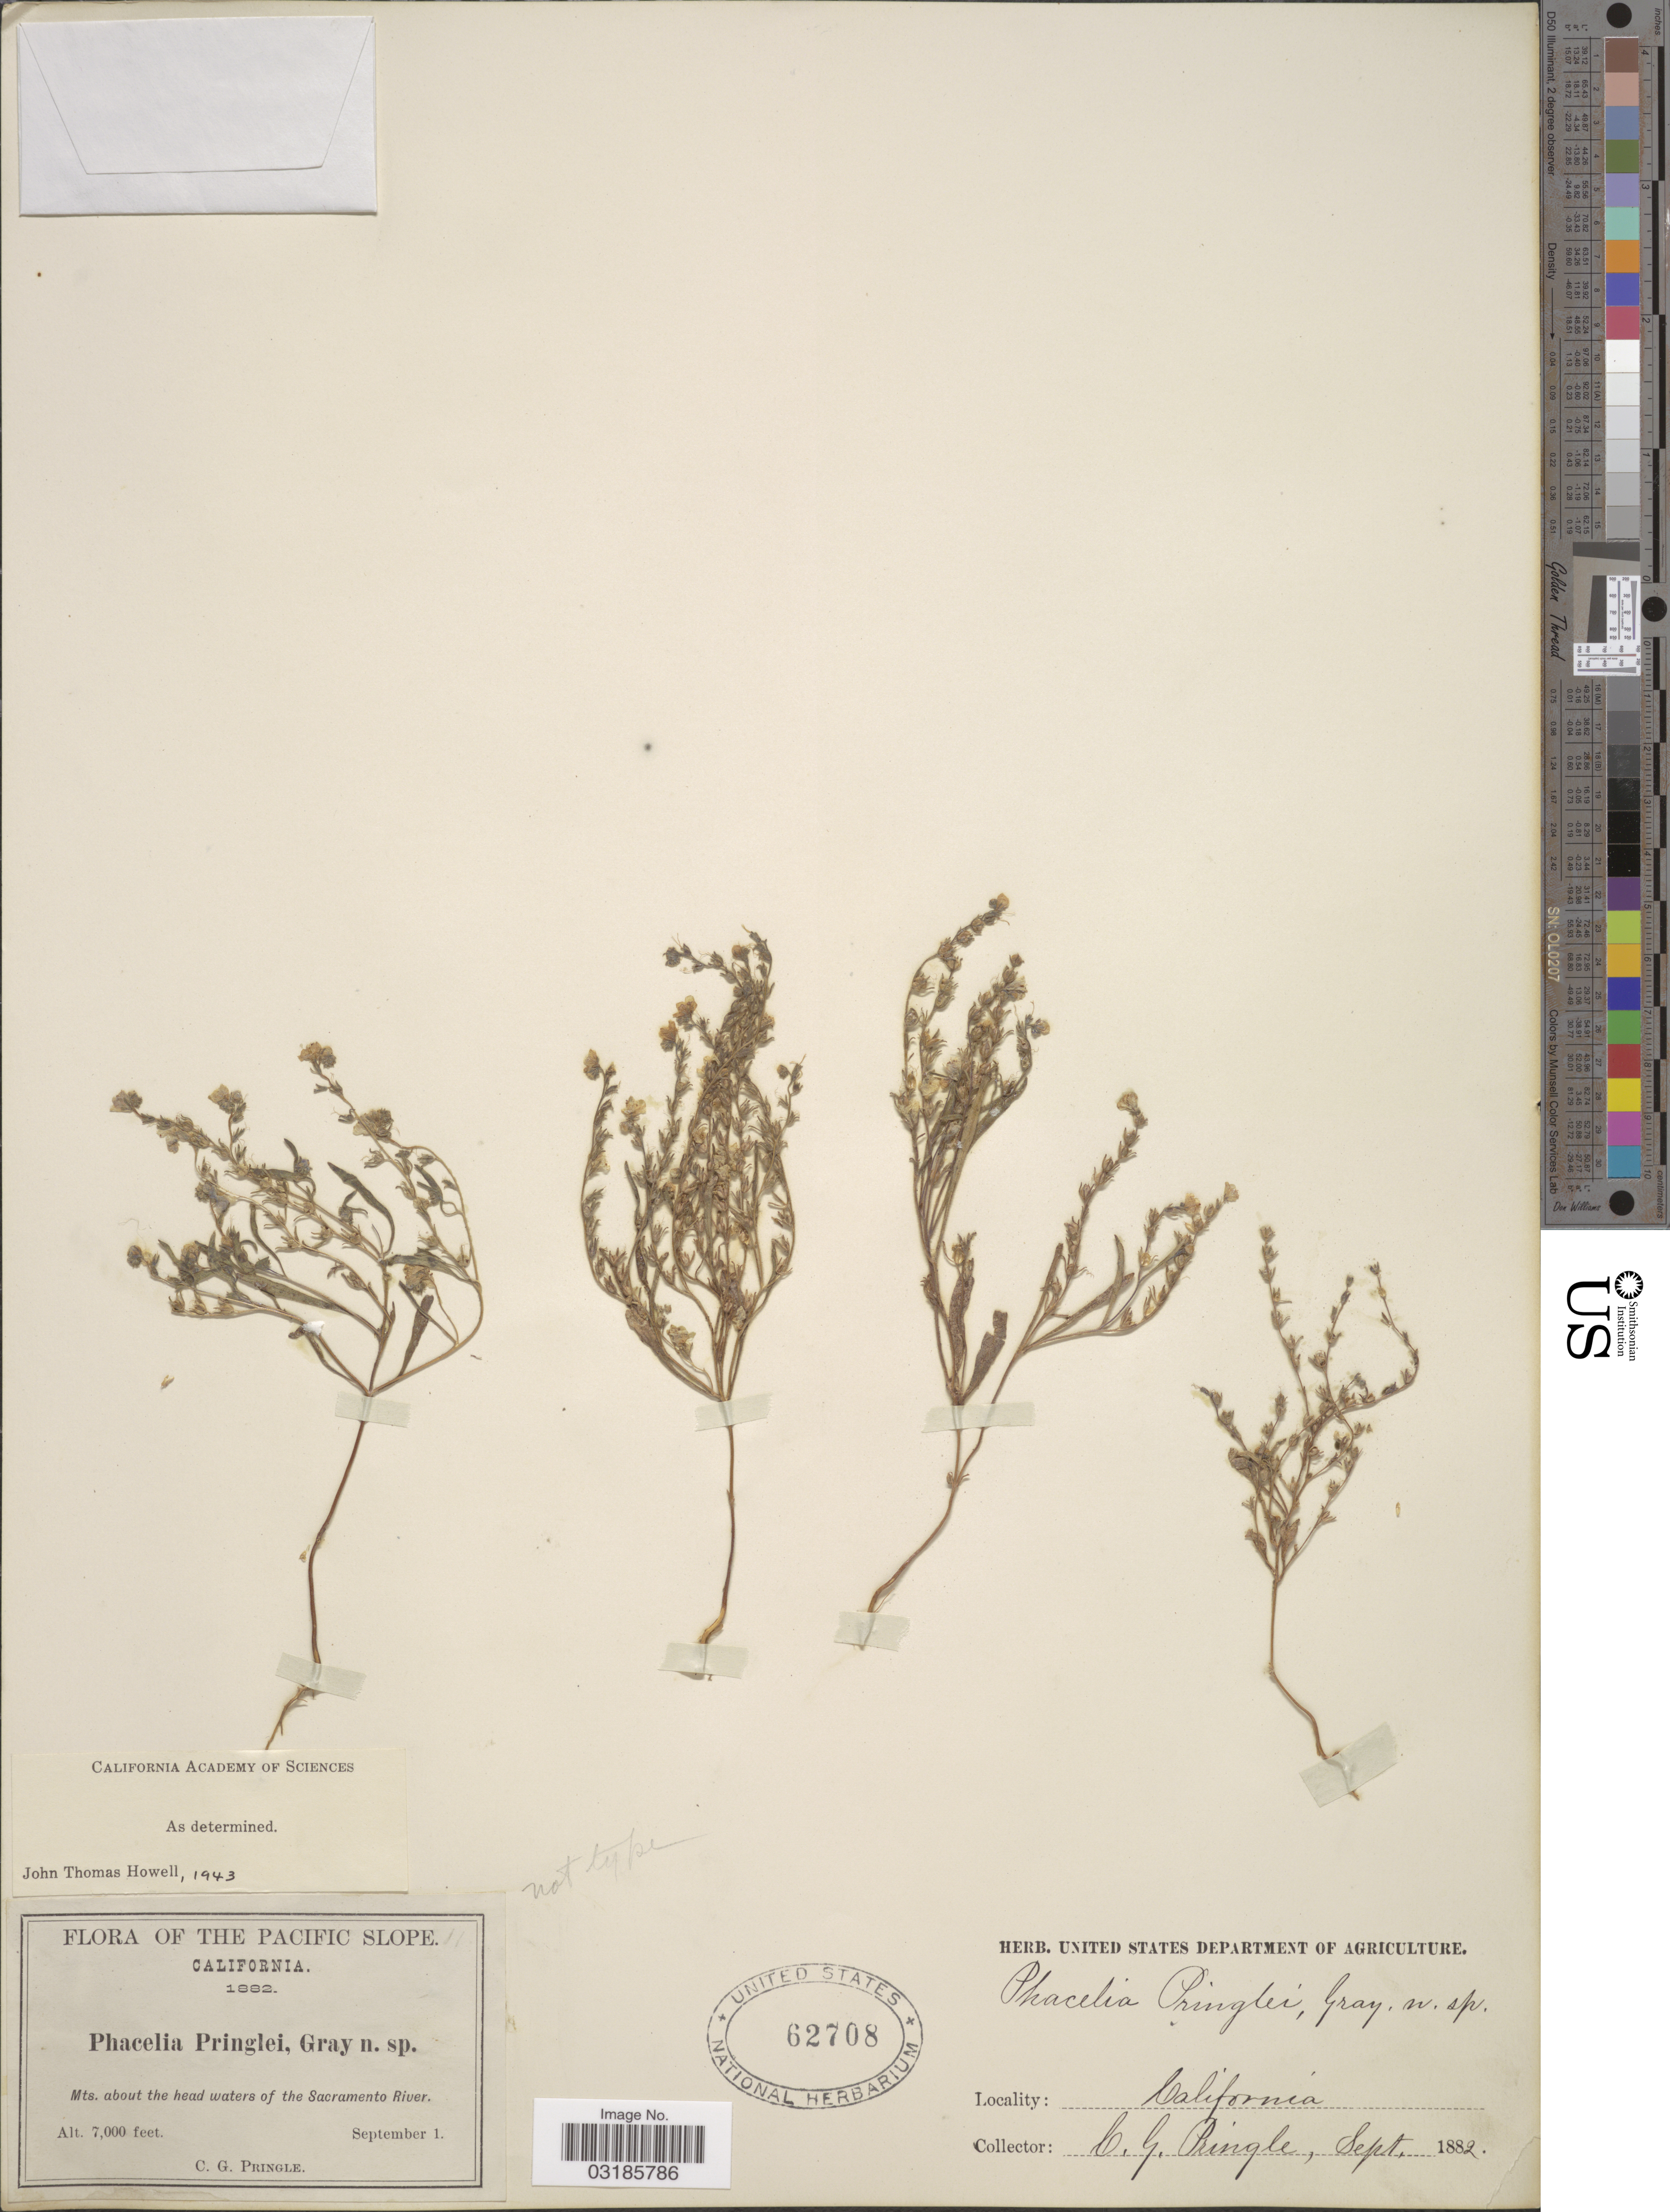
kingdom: Plantae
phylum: Tracheophyta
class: Magnoliopsida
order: Boraginales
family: Hydrophyllaceae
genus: Phacelia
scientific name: Phacelia pringlei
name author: A. Gray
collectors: C. G. Pringle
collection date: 1882-09-01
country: United States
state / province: California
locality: The Pacific Slope. Mts. about the head waters of the Sacramento River.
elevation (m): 2134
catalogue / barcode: US 62708